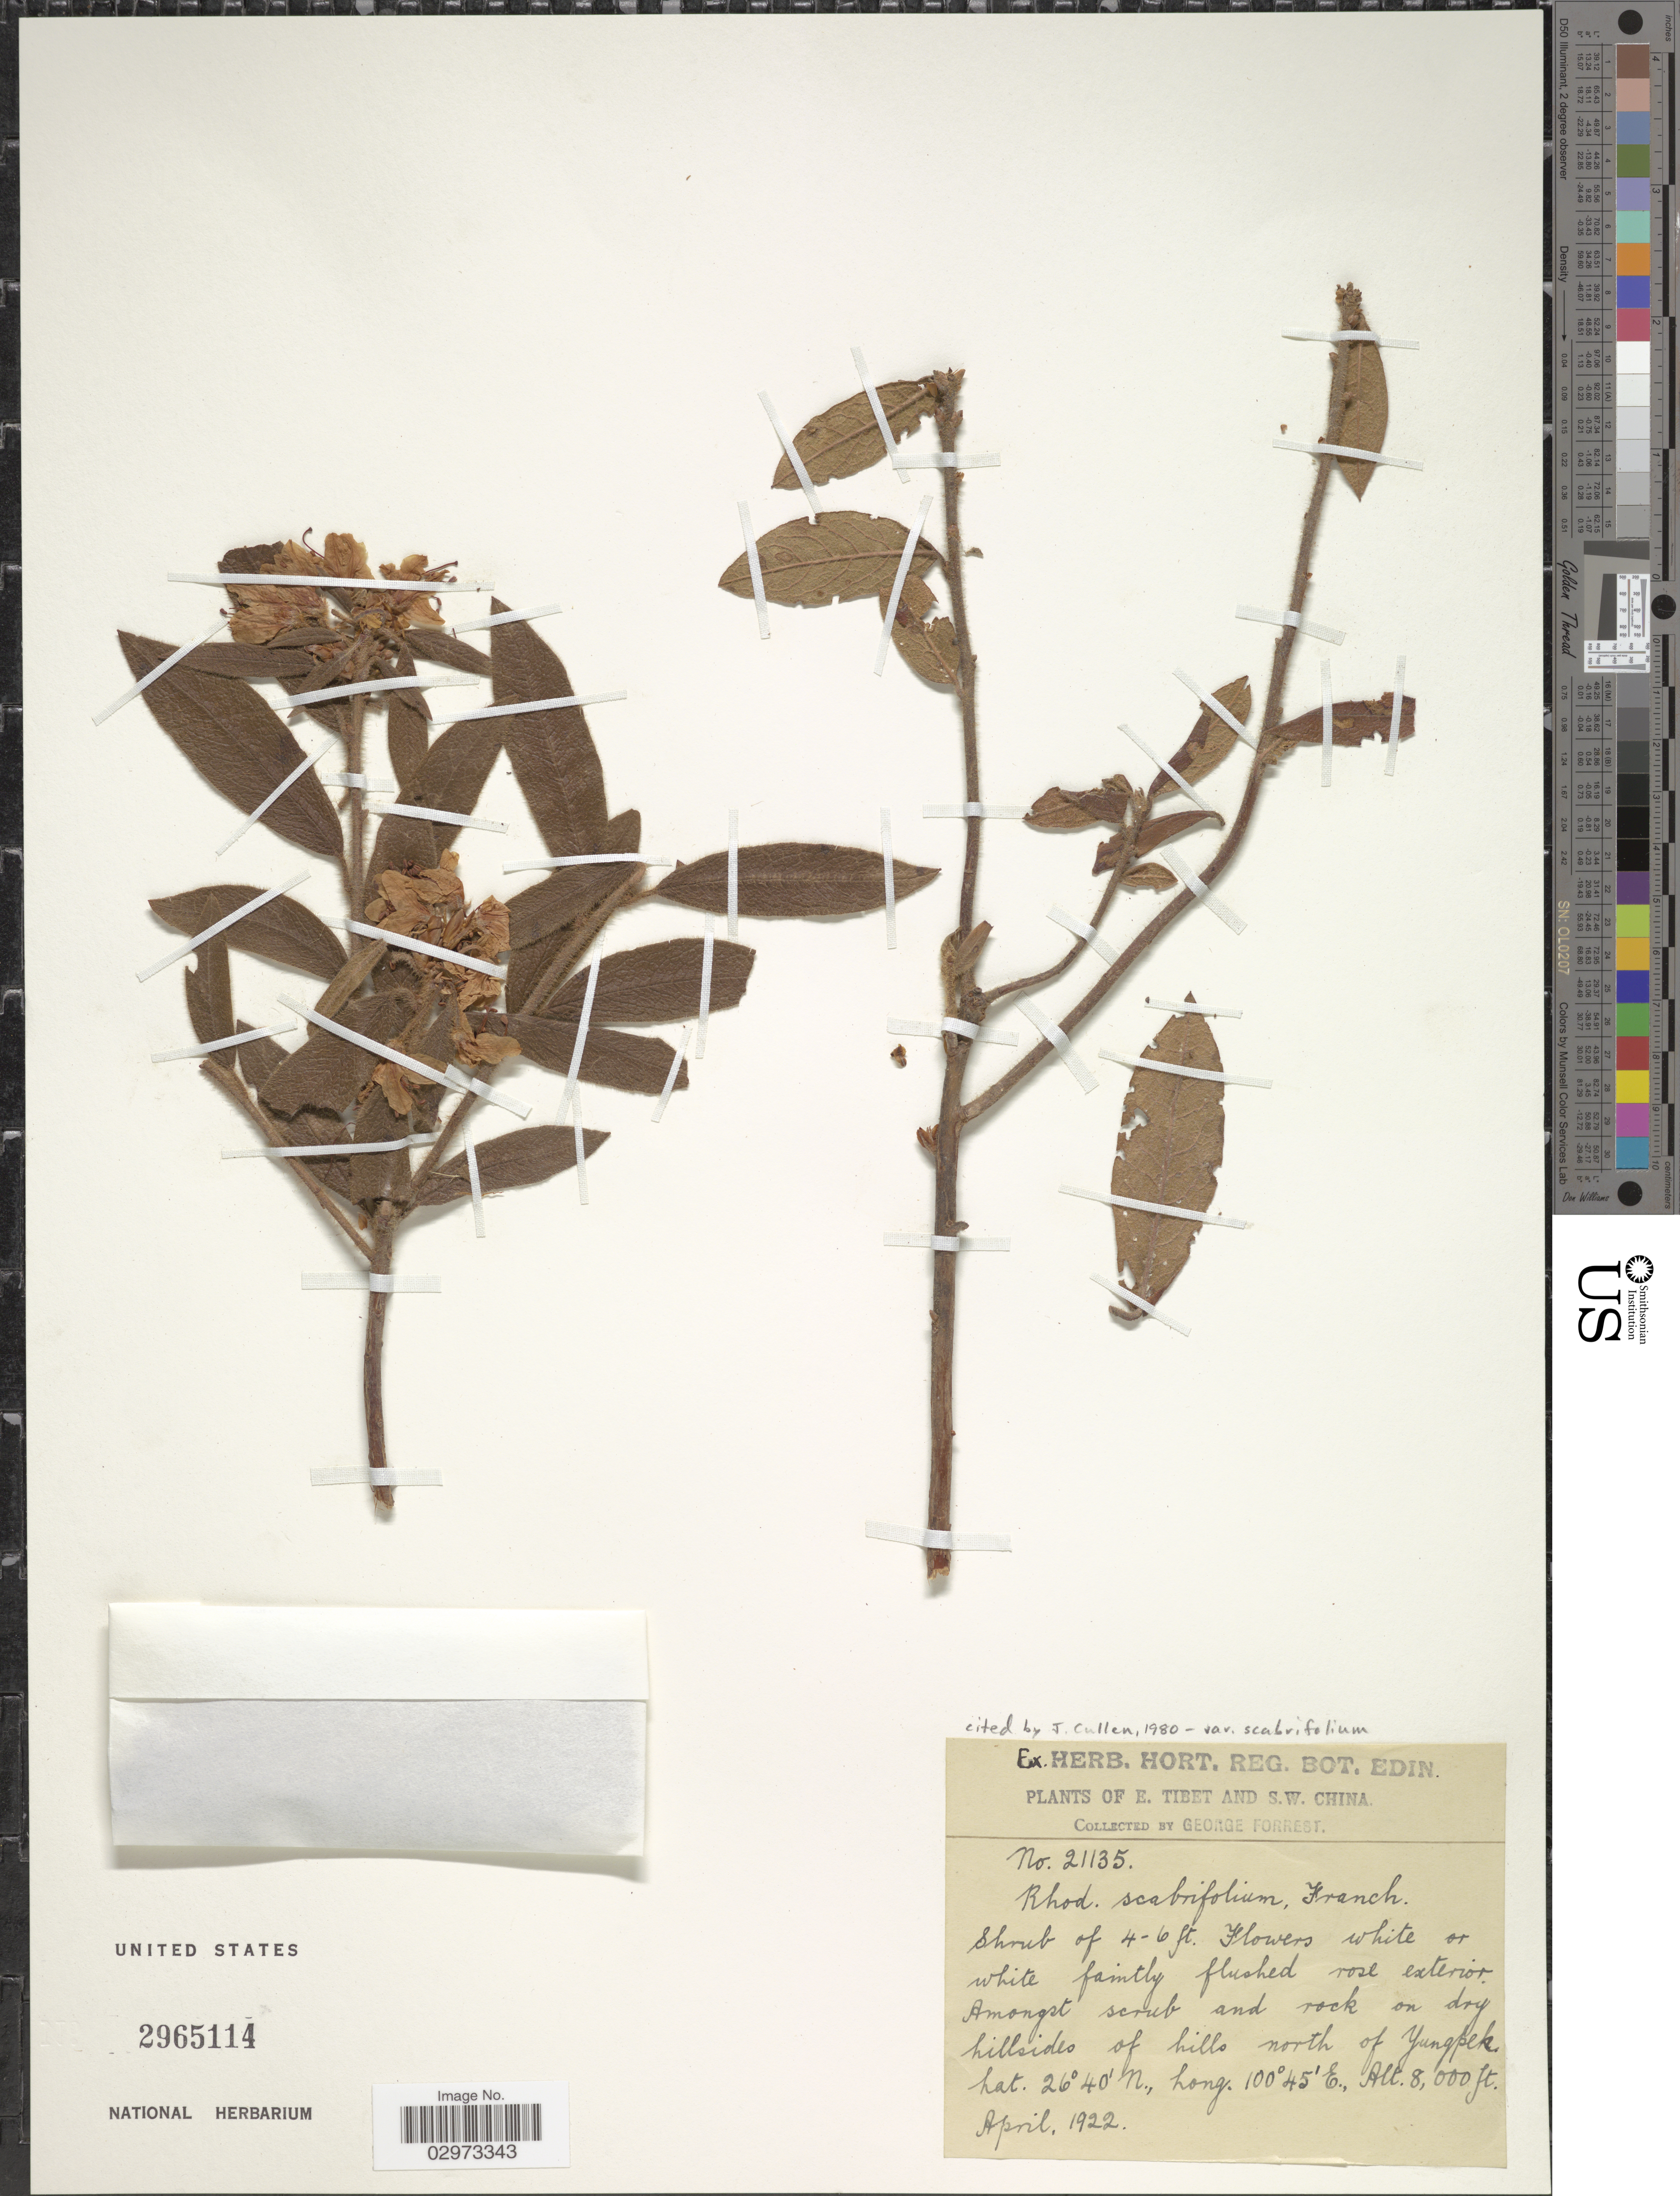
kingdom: Plantae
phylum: Tracheophyta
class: Magnoliopsida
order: Ericales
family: Ericaceae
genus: Rhododendron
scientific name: Rhododendron scabrifolium var. scabrifolium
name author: Franch.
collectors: G. Forrest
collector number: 21135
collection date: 1922-04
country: China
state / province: Xizang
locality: E. Tibet and S. W. China. Amongst scrub and rock on dry hillsides of hills north of Yungpek.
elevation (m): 2438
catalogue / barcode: US 2965114